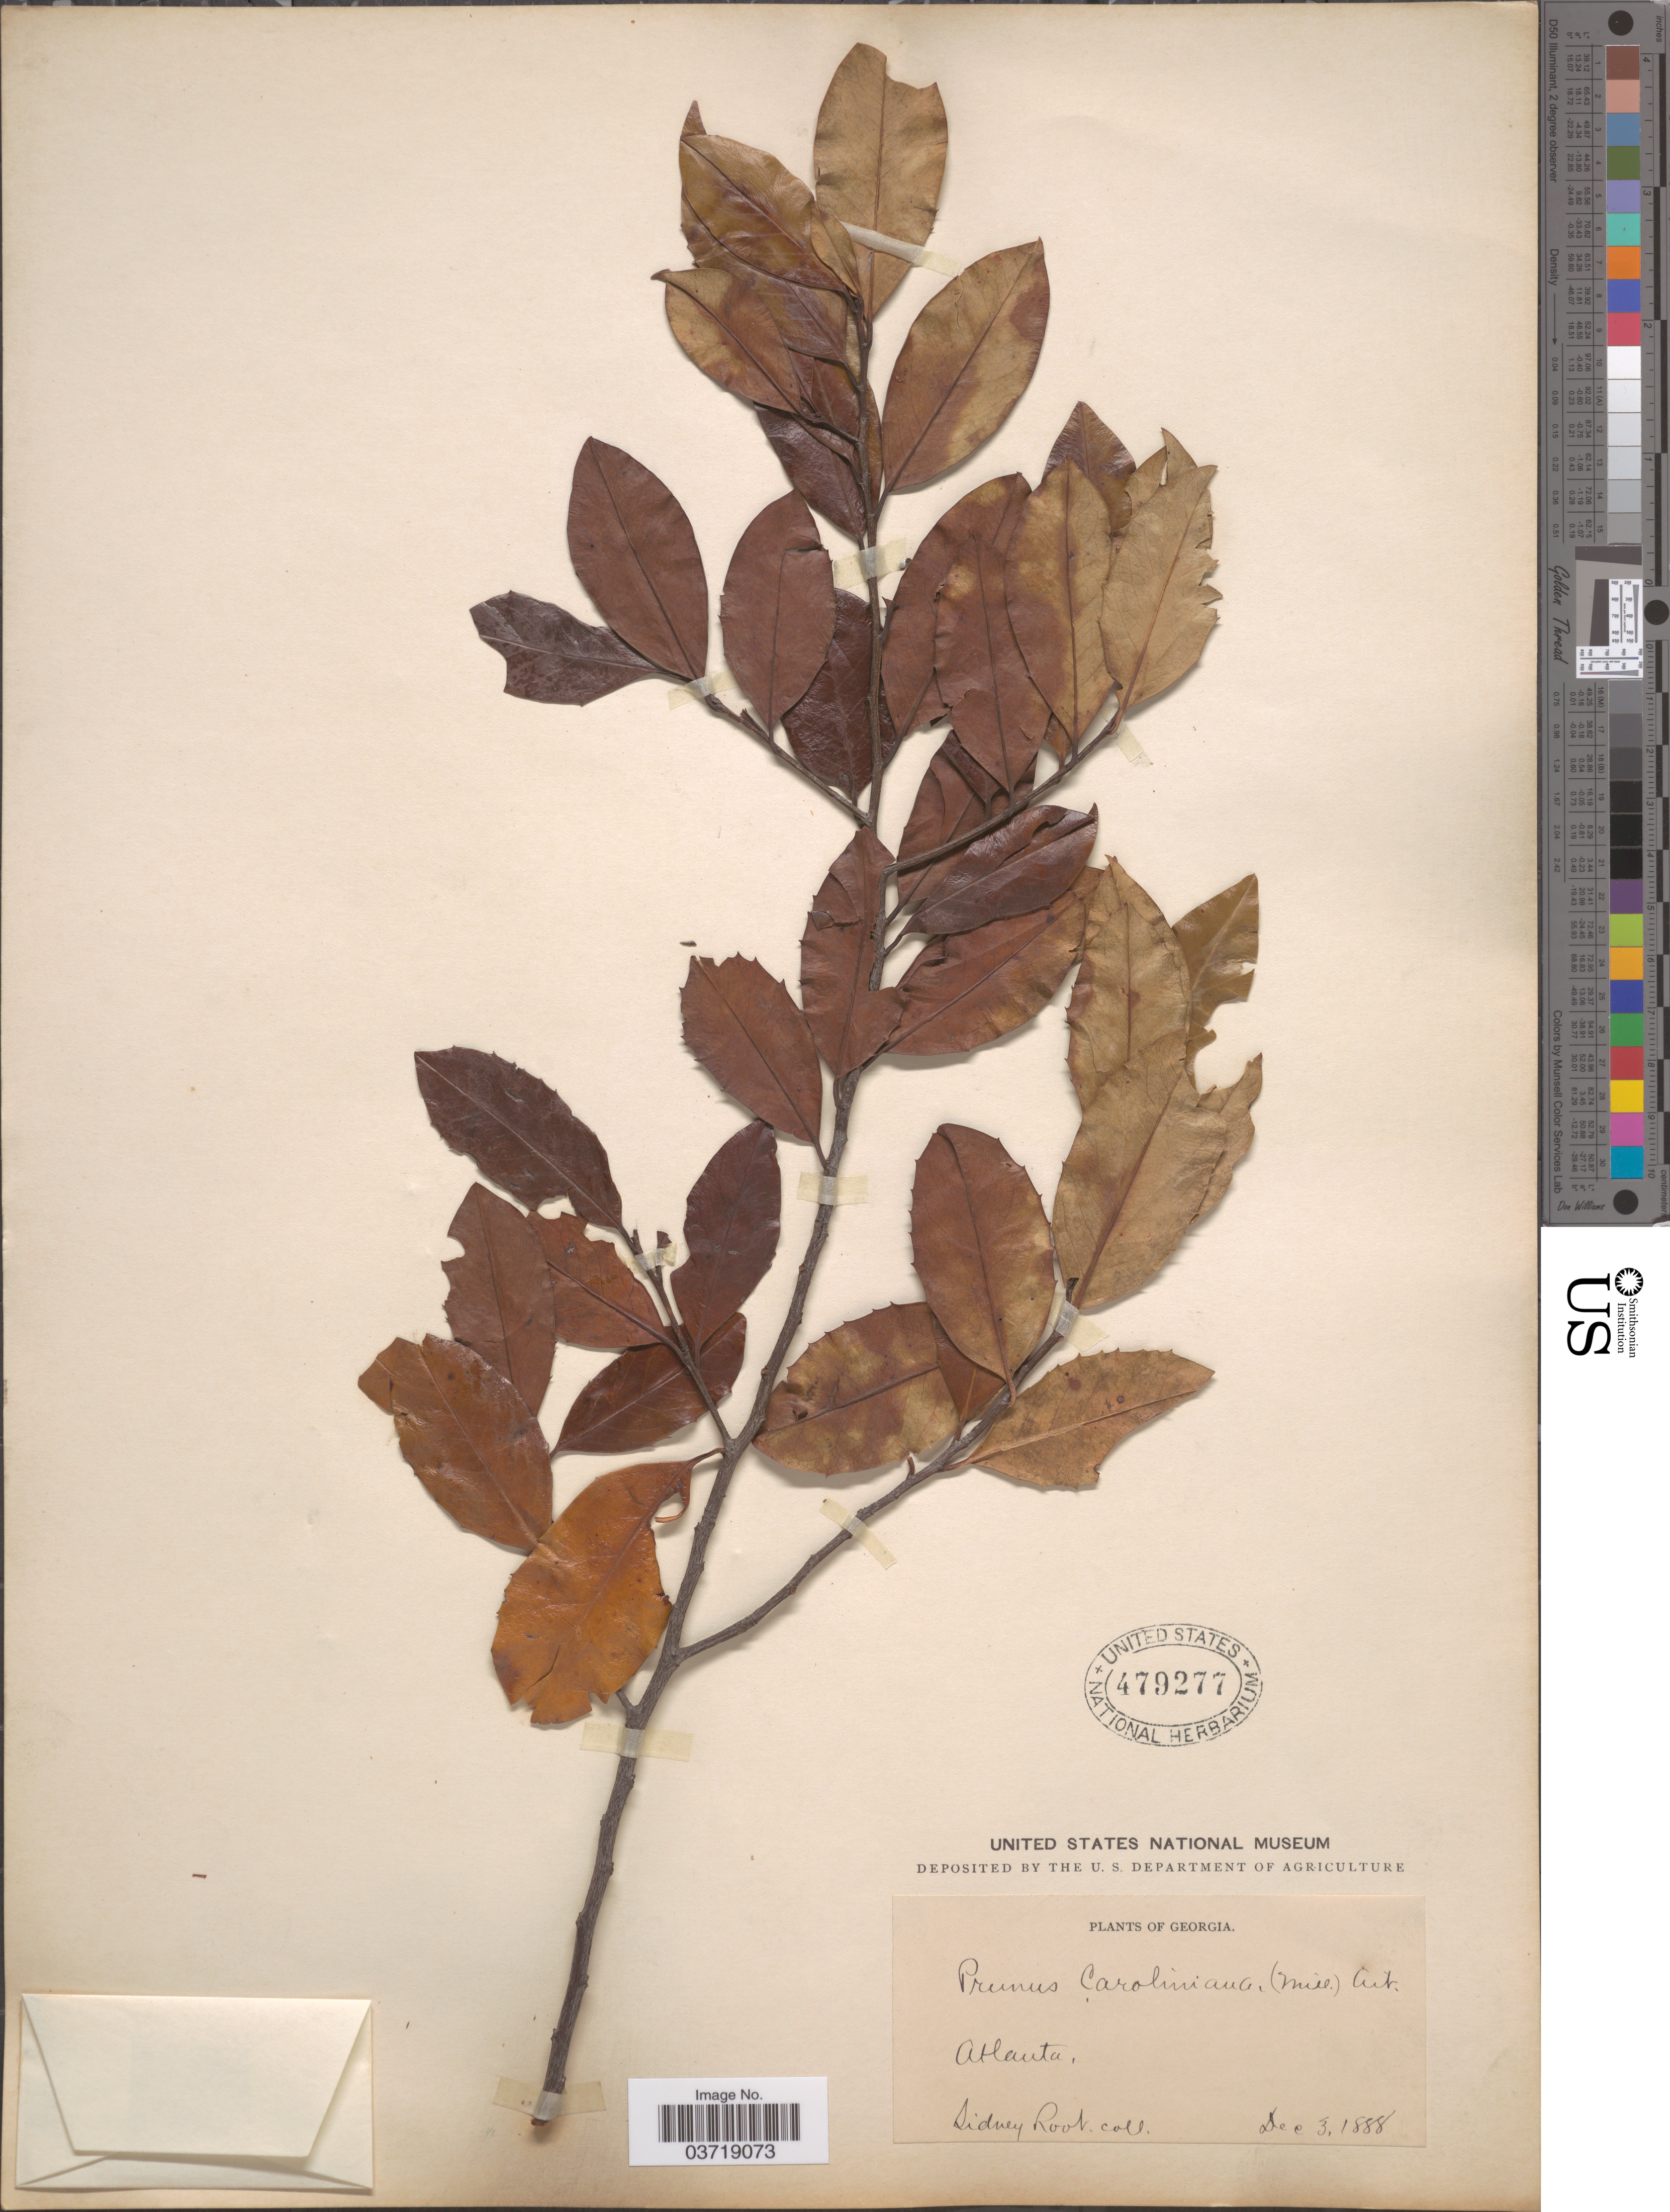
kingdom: Plantae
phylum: Tracheophyta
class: Magnoliopsida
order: Rosales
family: Rosaceae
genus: Prunus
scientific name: Prunus caroliniana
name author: (Mill.) Aiton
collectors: S. Root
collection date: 1888-12-03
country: United States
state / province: Georgia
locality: Atlanta.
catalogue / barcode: US 479277